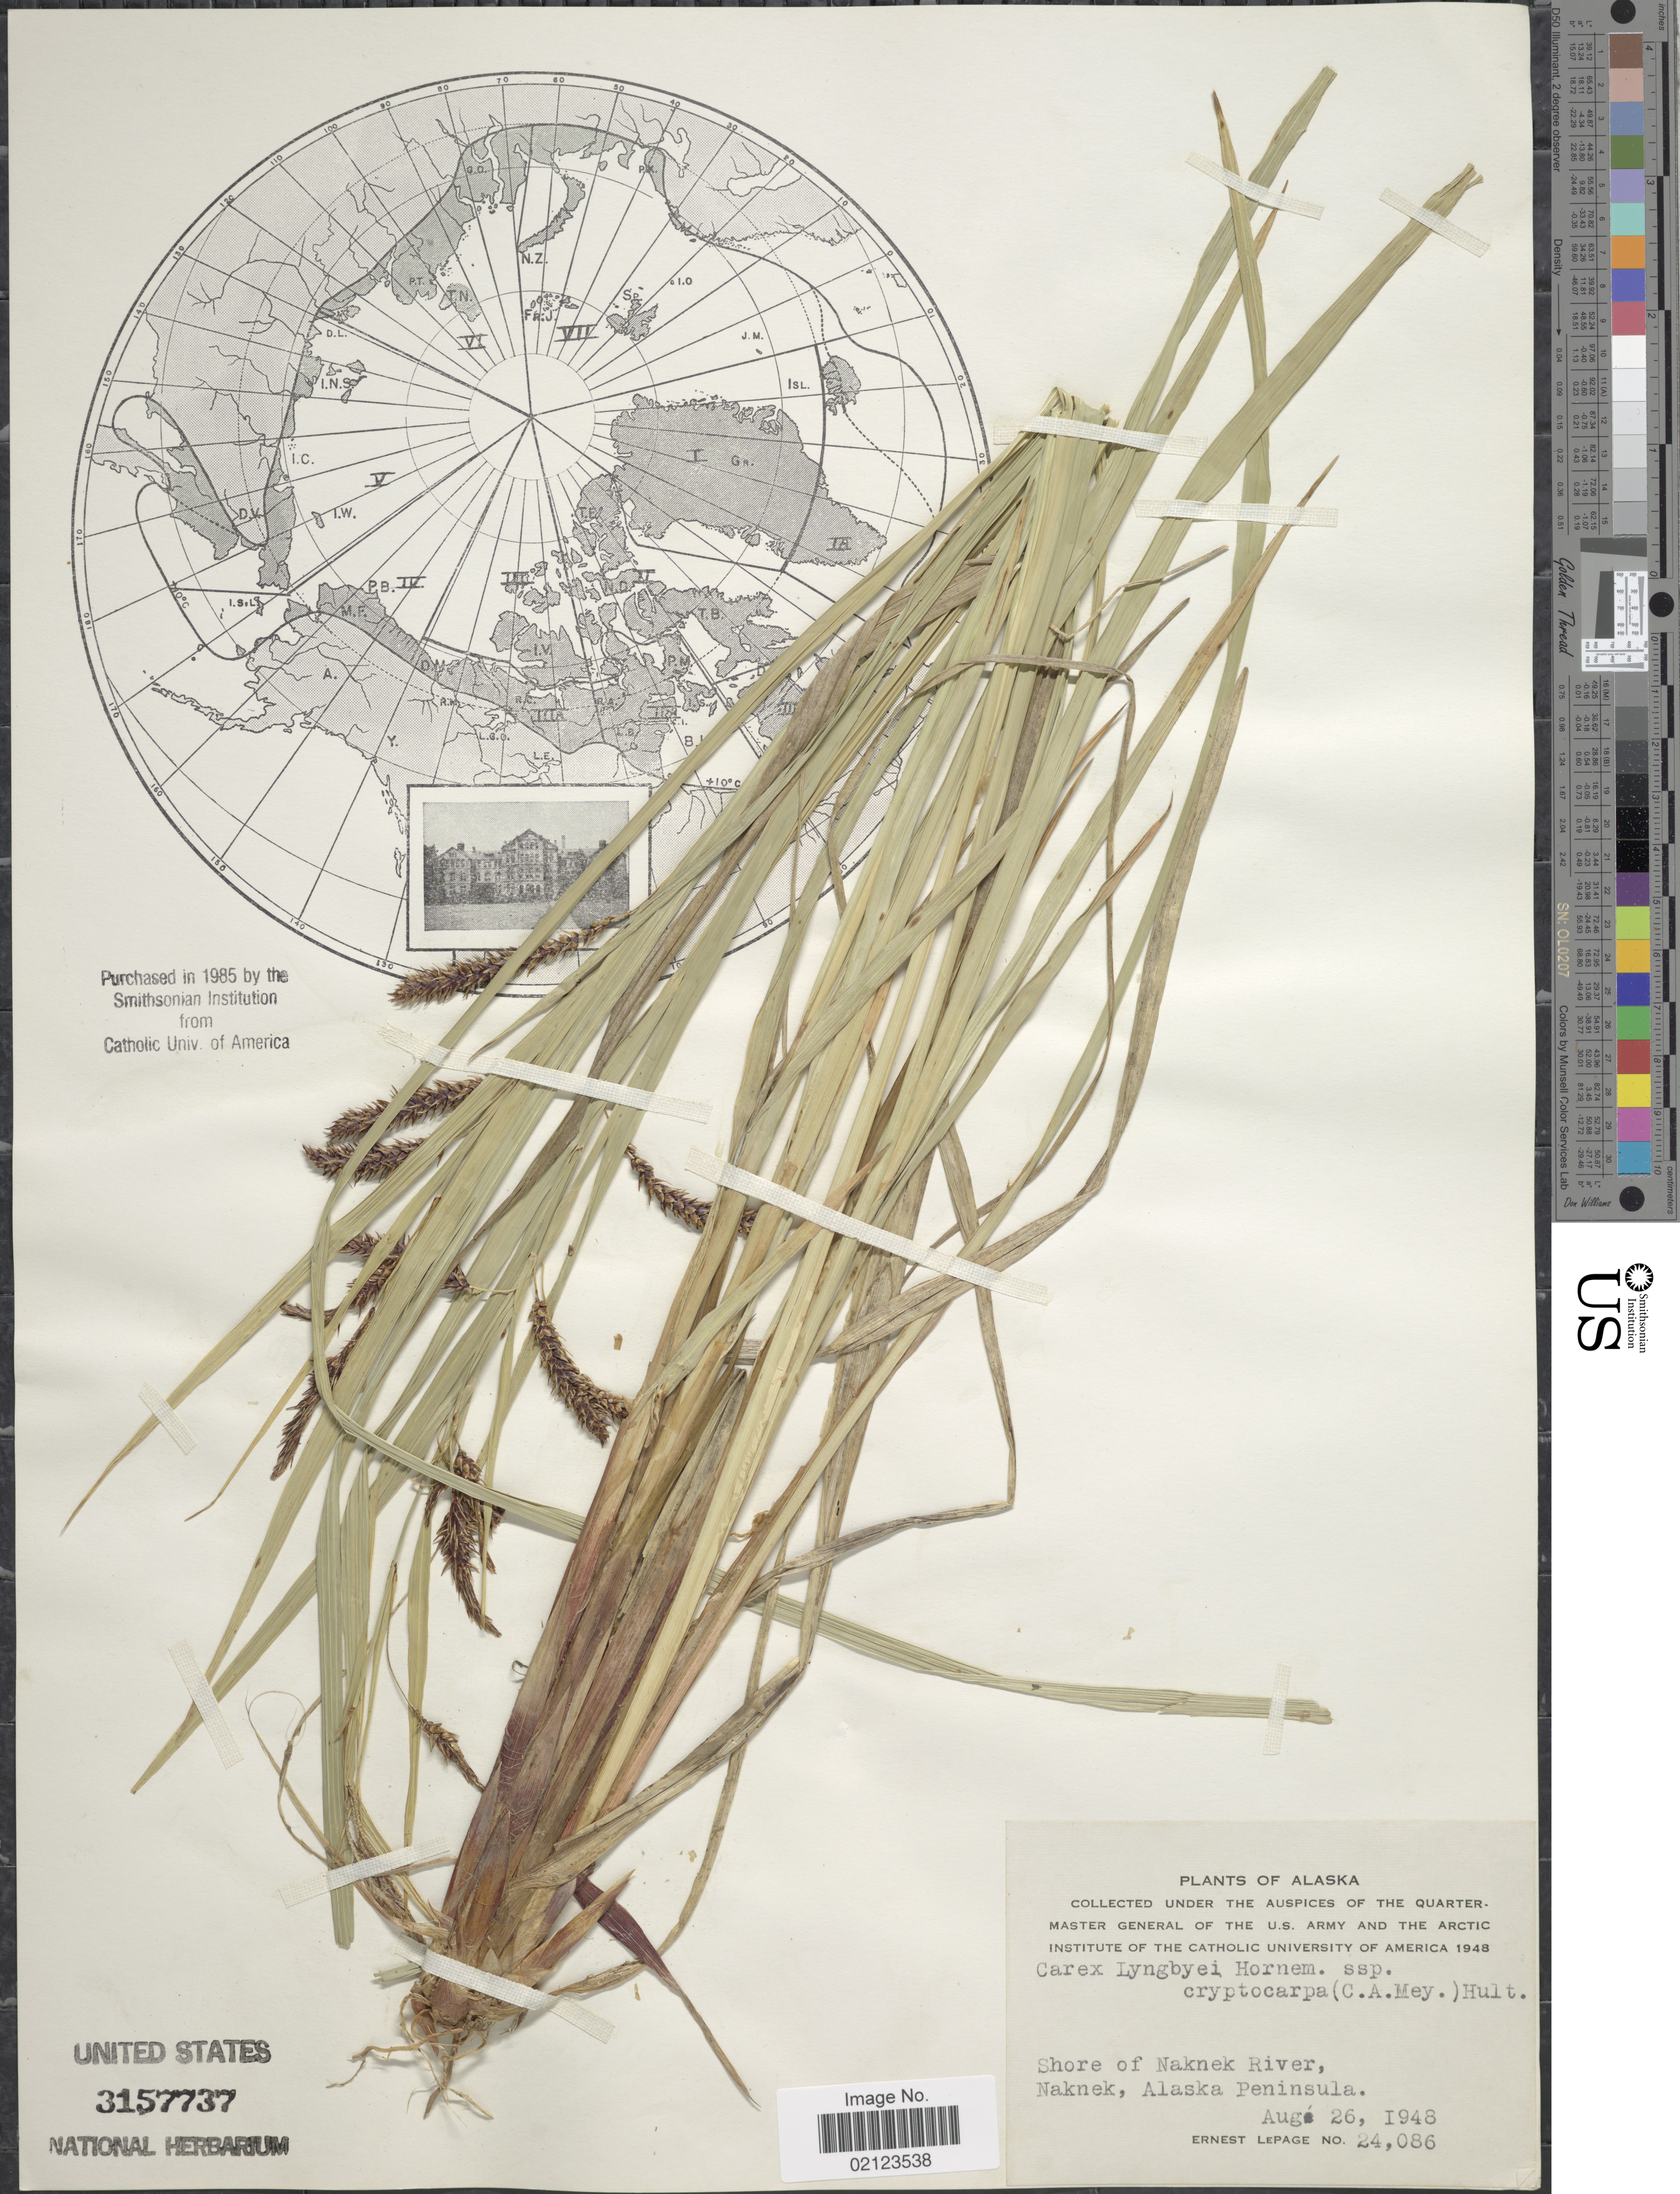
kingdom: Plantae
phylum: Tracheophyta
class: Liliopsida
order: Poales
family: Cyperaceae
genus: Carex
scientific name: Carex lyngbyei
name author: Hornem.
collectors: E. Lepage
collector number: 24086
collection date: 1948-08-26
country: United States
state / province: Alaska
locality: Shore of Naknek River, Naknek, Alaska Peninsula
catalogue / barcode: US 3157737